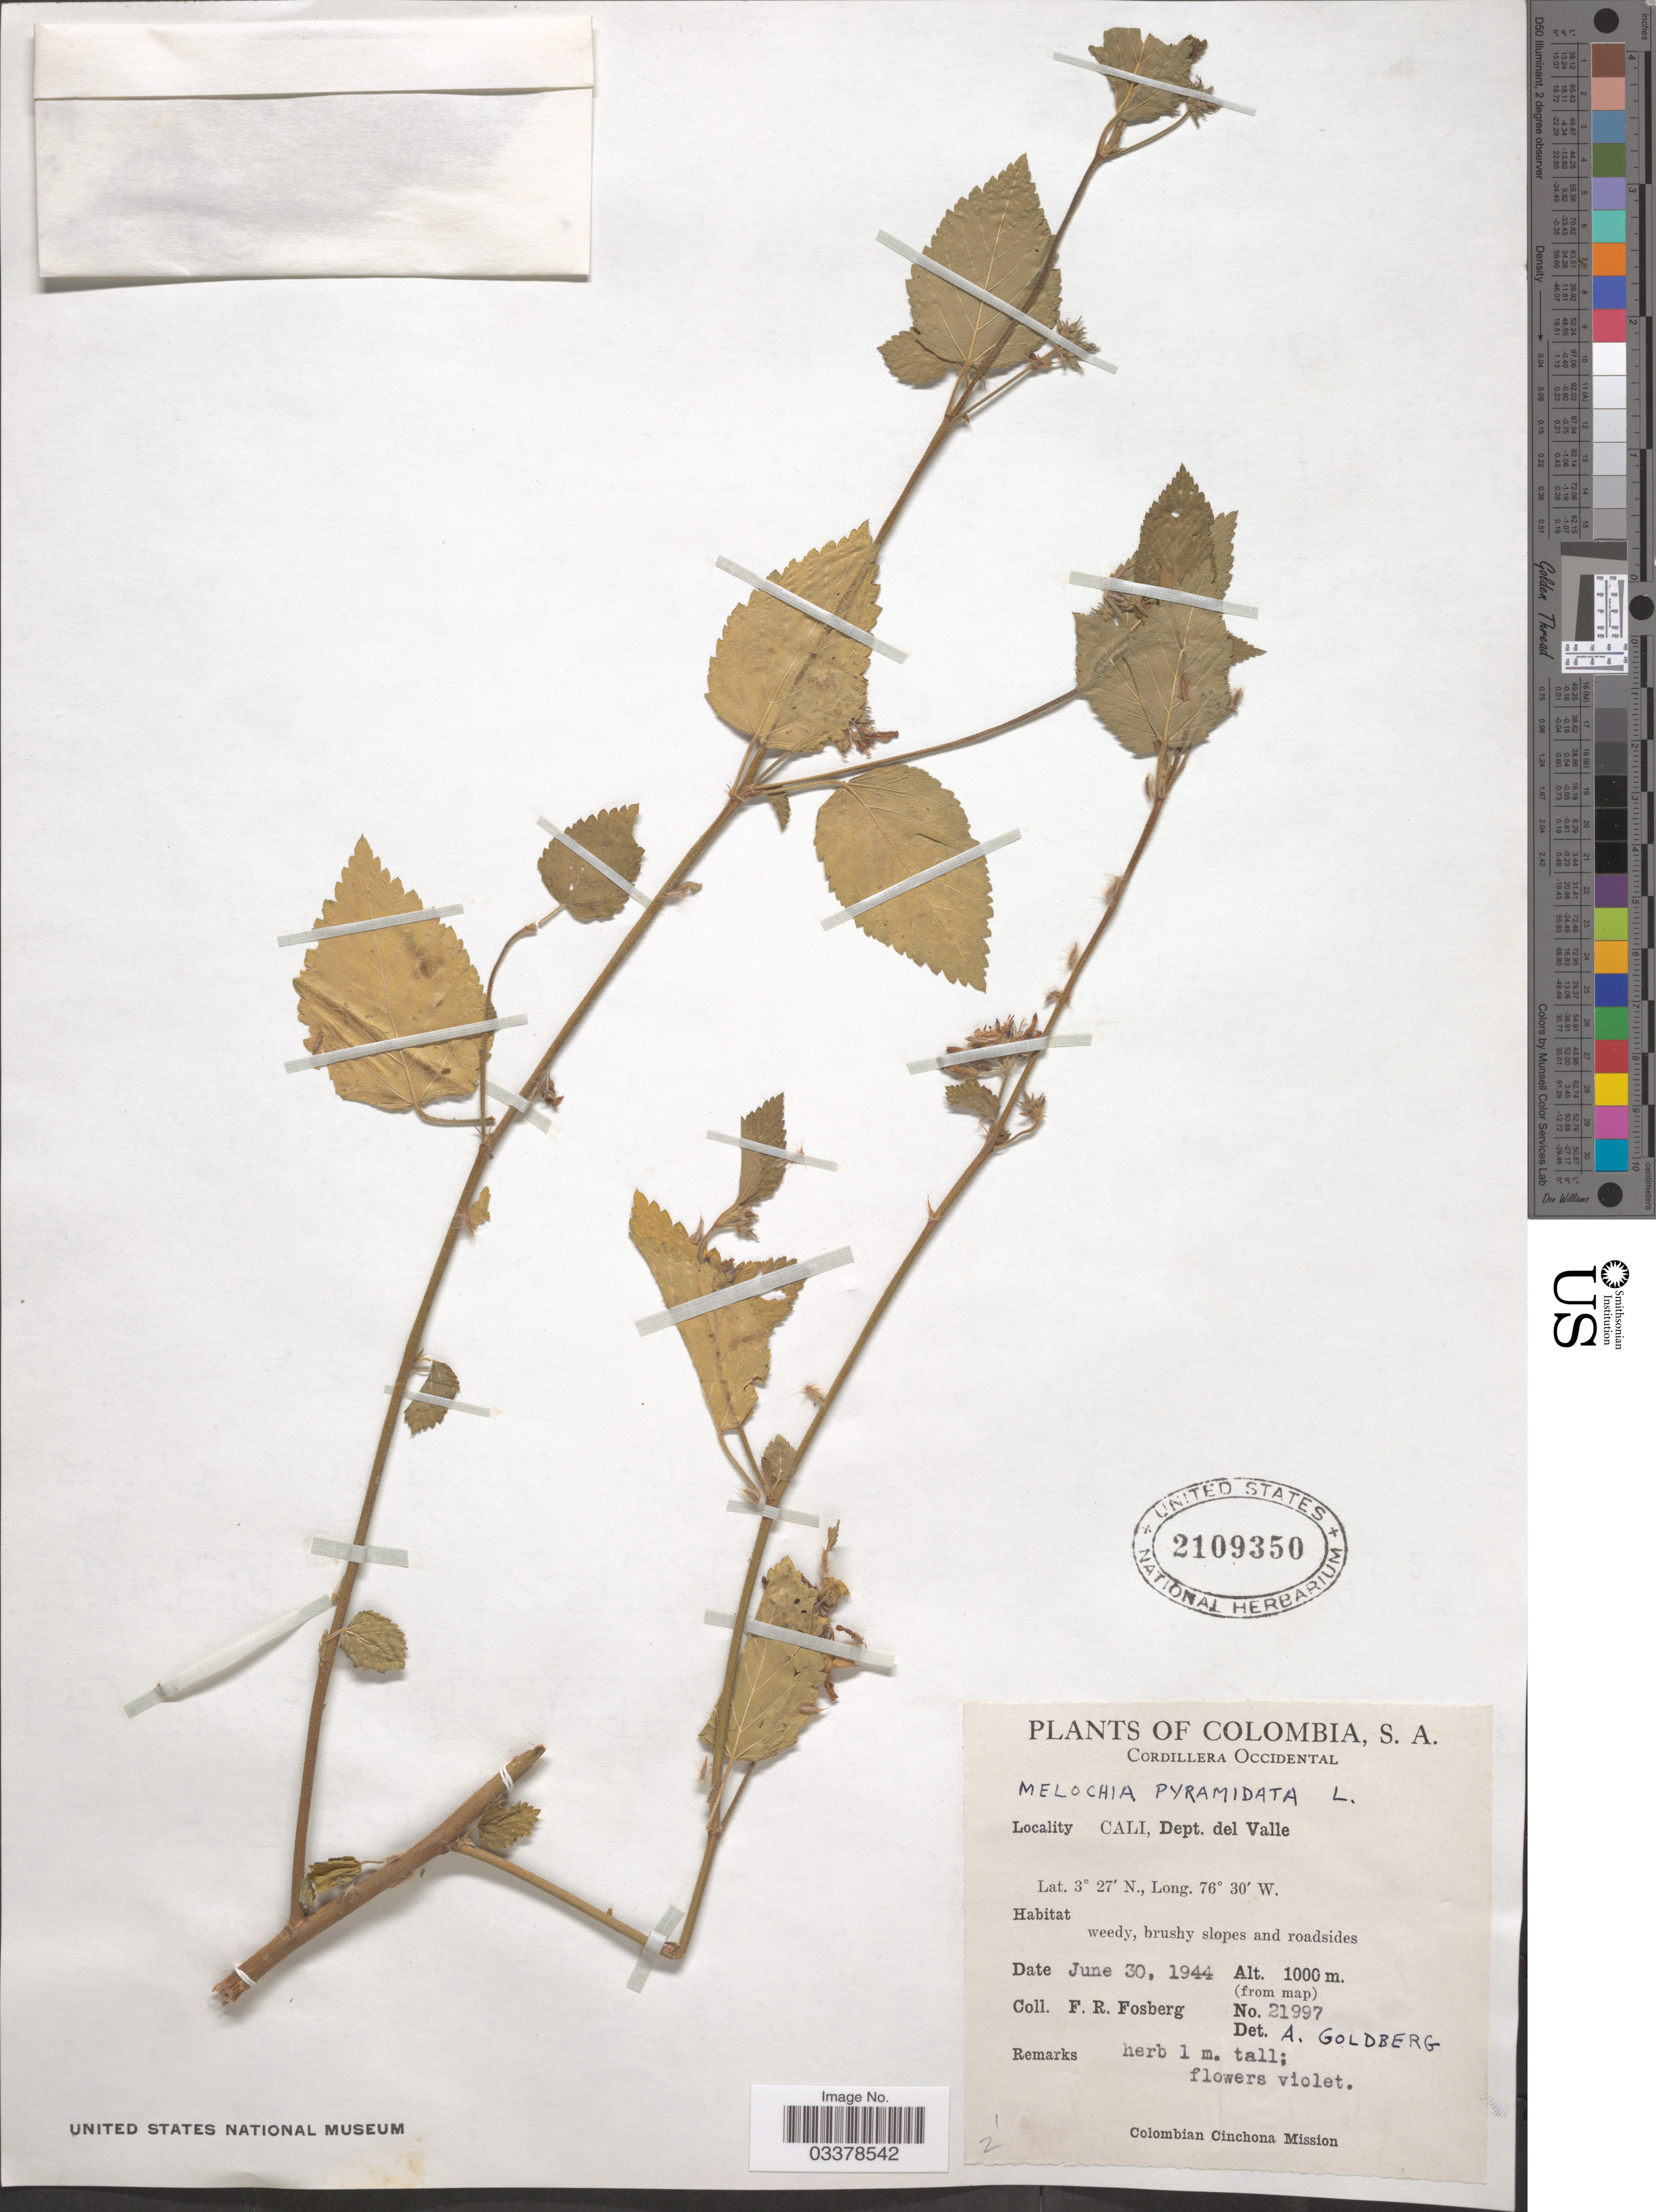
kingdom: Plantae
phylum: Tracheophyta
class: Magnoliopsida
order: Malvales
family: Malvaceae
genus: Melochia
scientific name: Melochia pyramidata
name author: L.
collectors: F. R. Fosberg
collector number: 21997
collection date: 1944-06-30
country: Colombia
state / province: Valle del Cauca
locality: Cordillera Occidental. Cali, Dept. del Valle.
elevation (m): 1000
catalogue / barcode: US 2109350